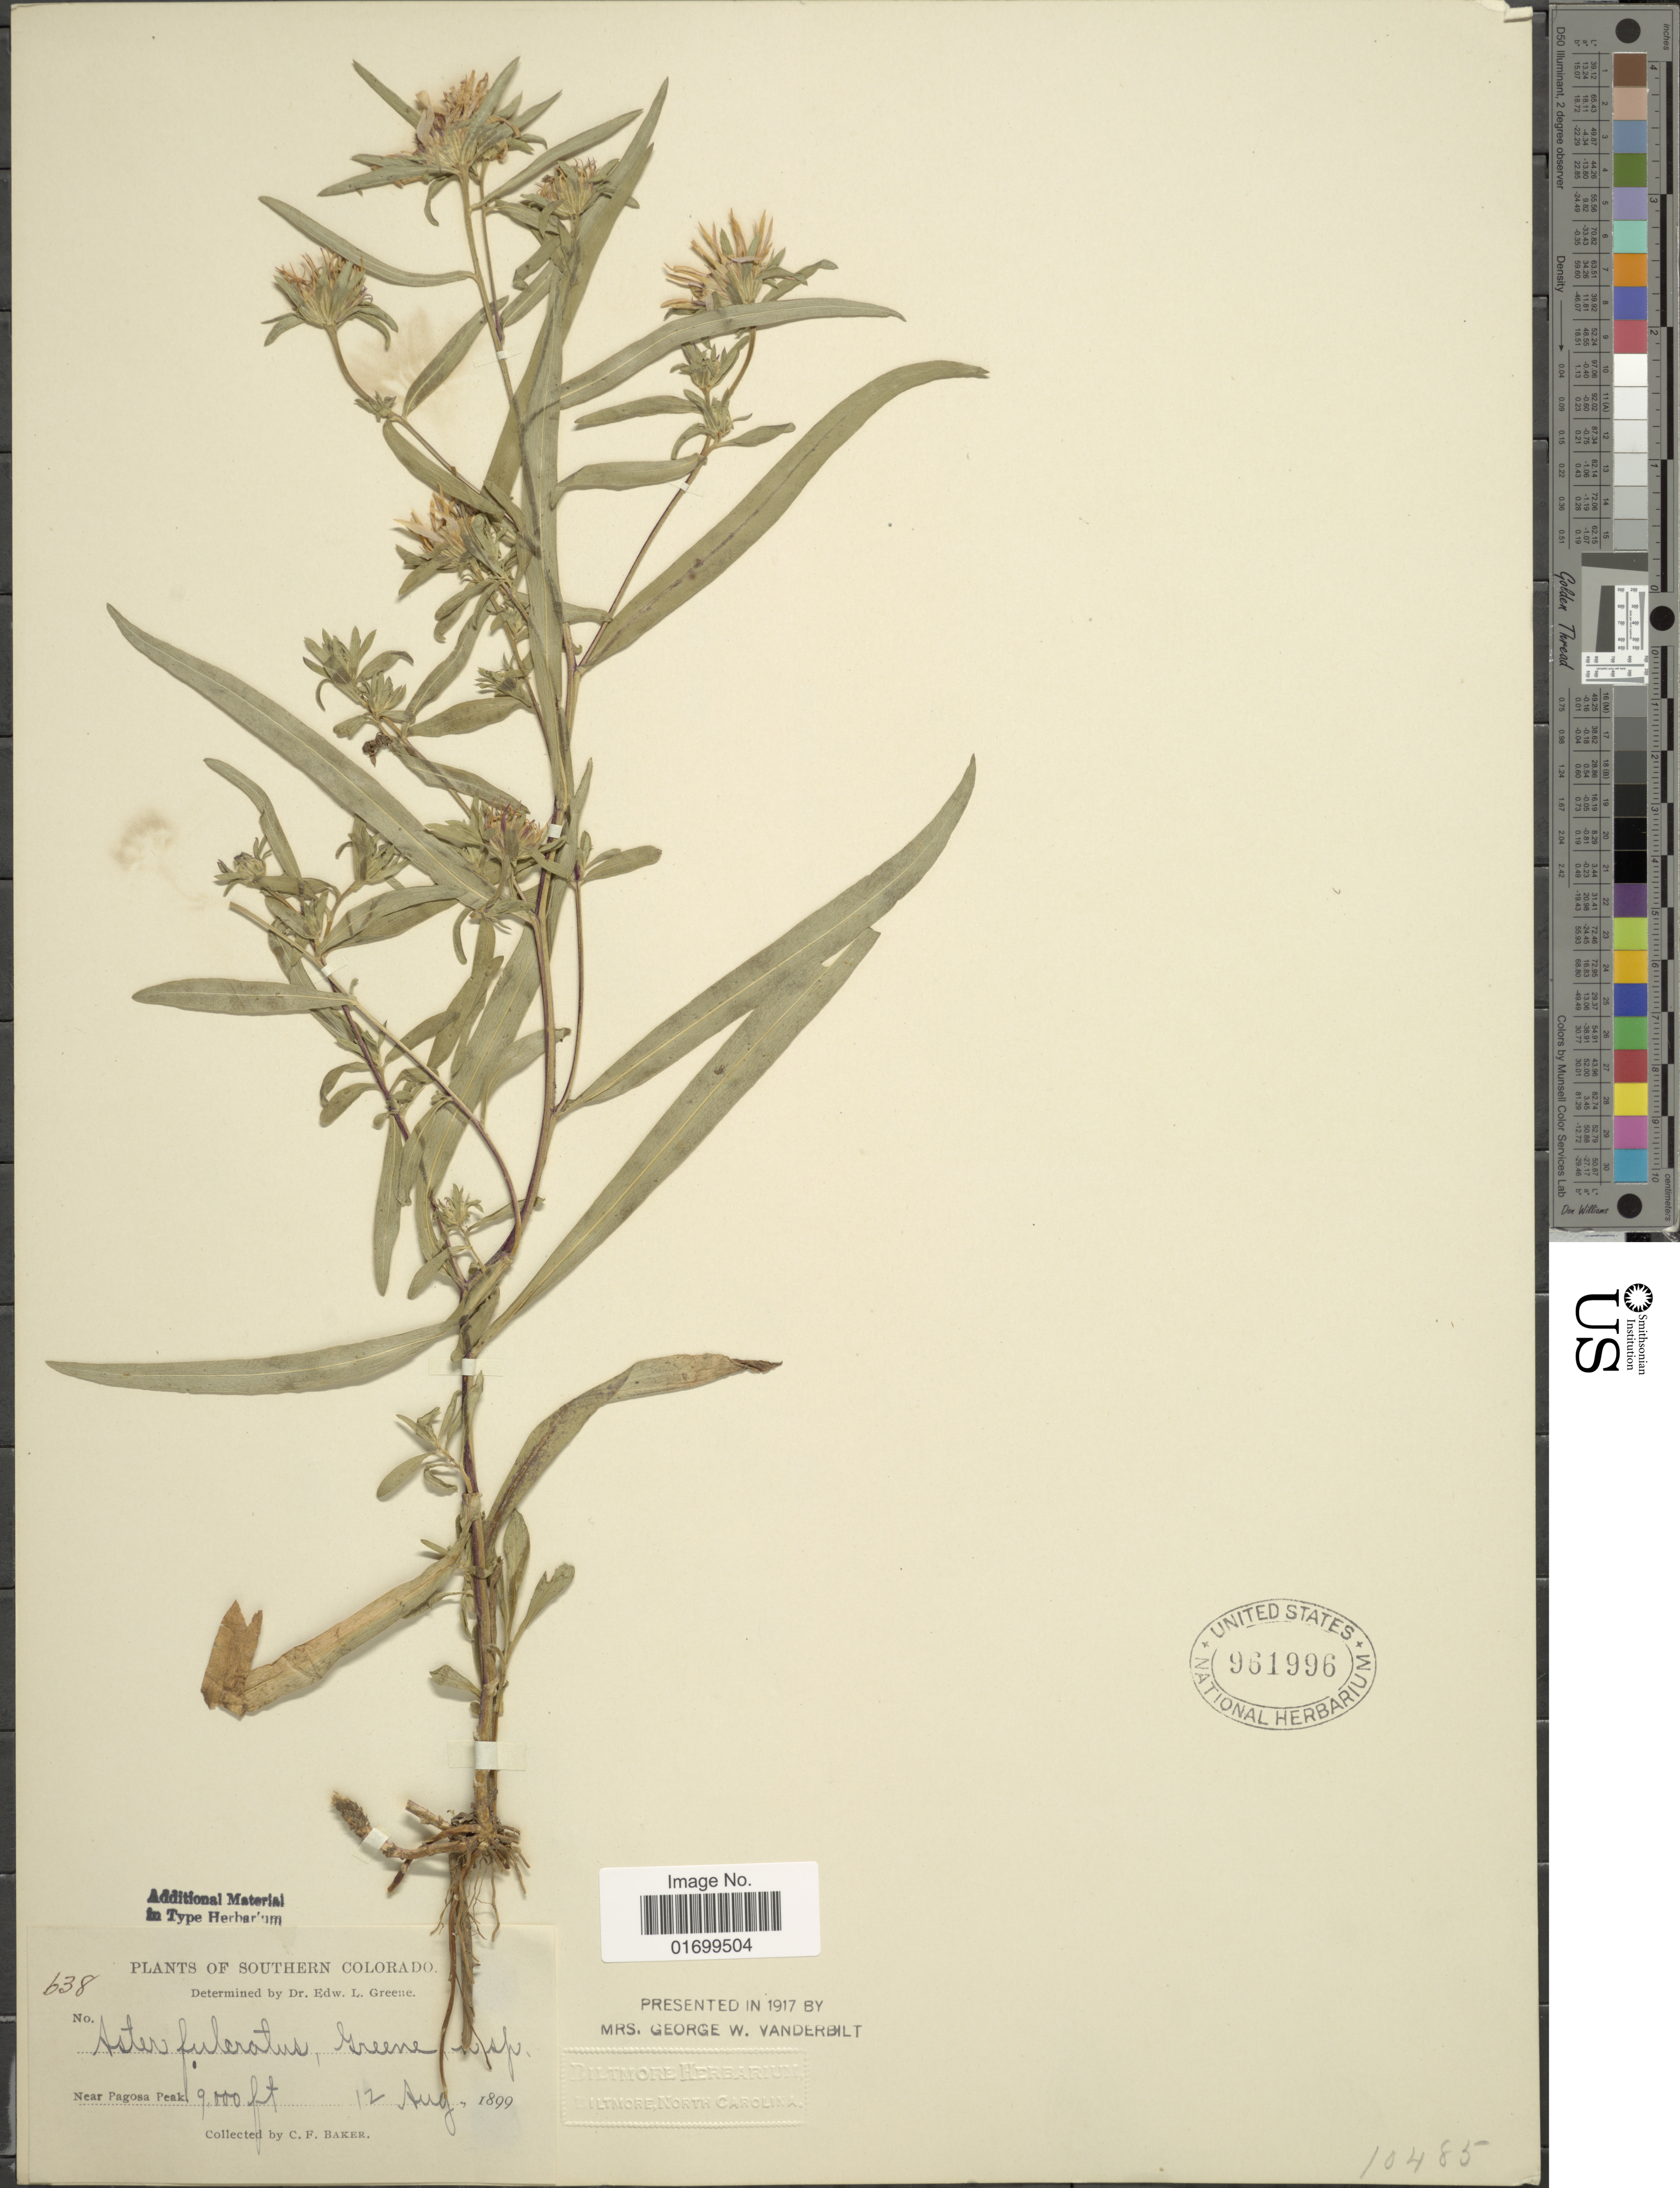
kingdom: Plantae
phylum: Tracheophyta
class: Magnoliopsida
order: Asterales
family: Asteraceae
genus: Aster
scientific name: Aster fulcratus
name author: Greene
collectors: C. F. Baker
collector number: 638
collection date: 1899-08-12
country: United States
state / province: Colorado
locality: Southern Colorado, Near Pagosa Peak.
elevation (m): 2743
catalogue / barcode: US 961996